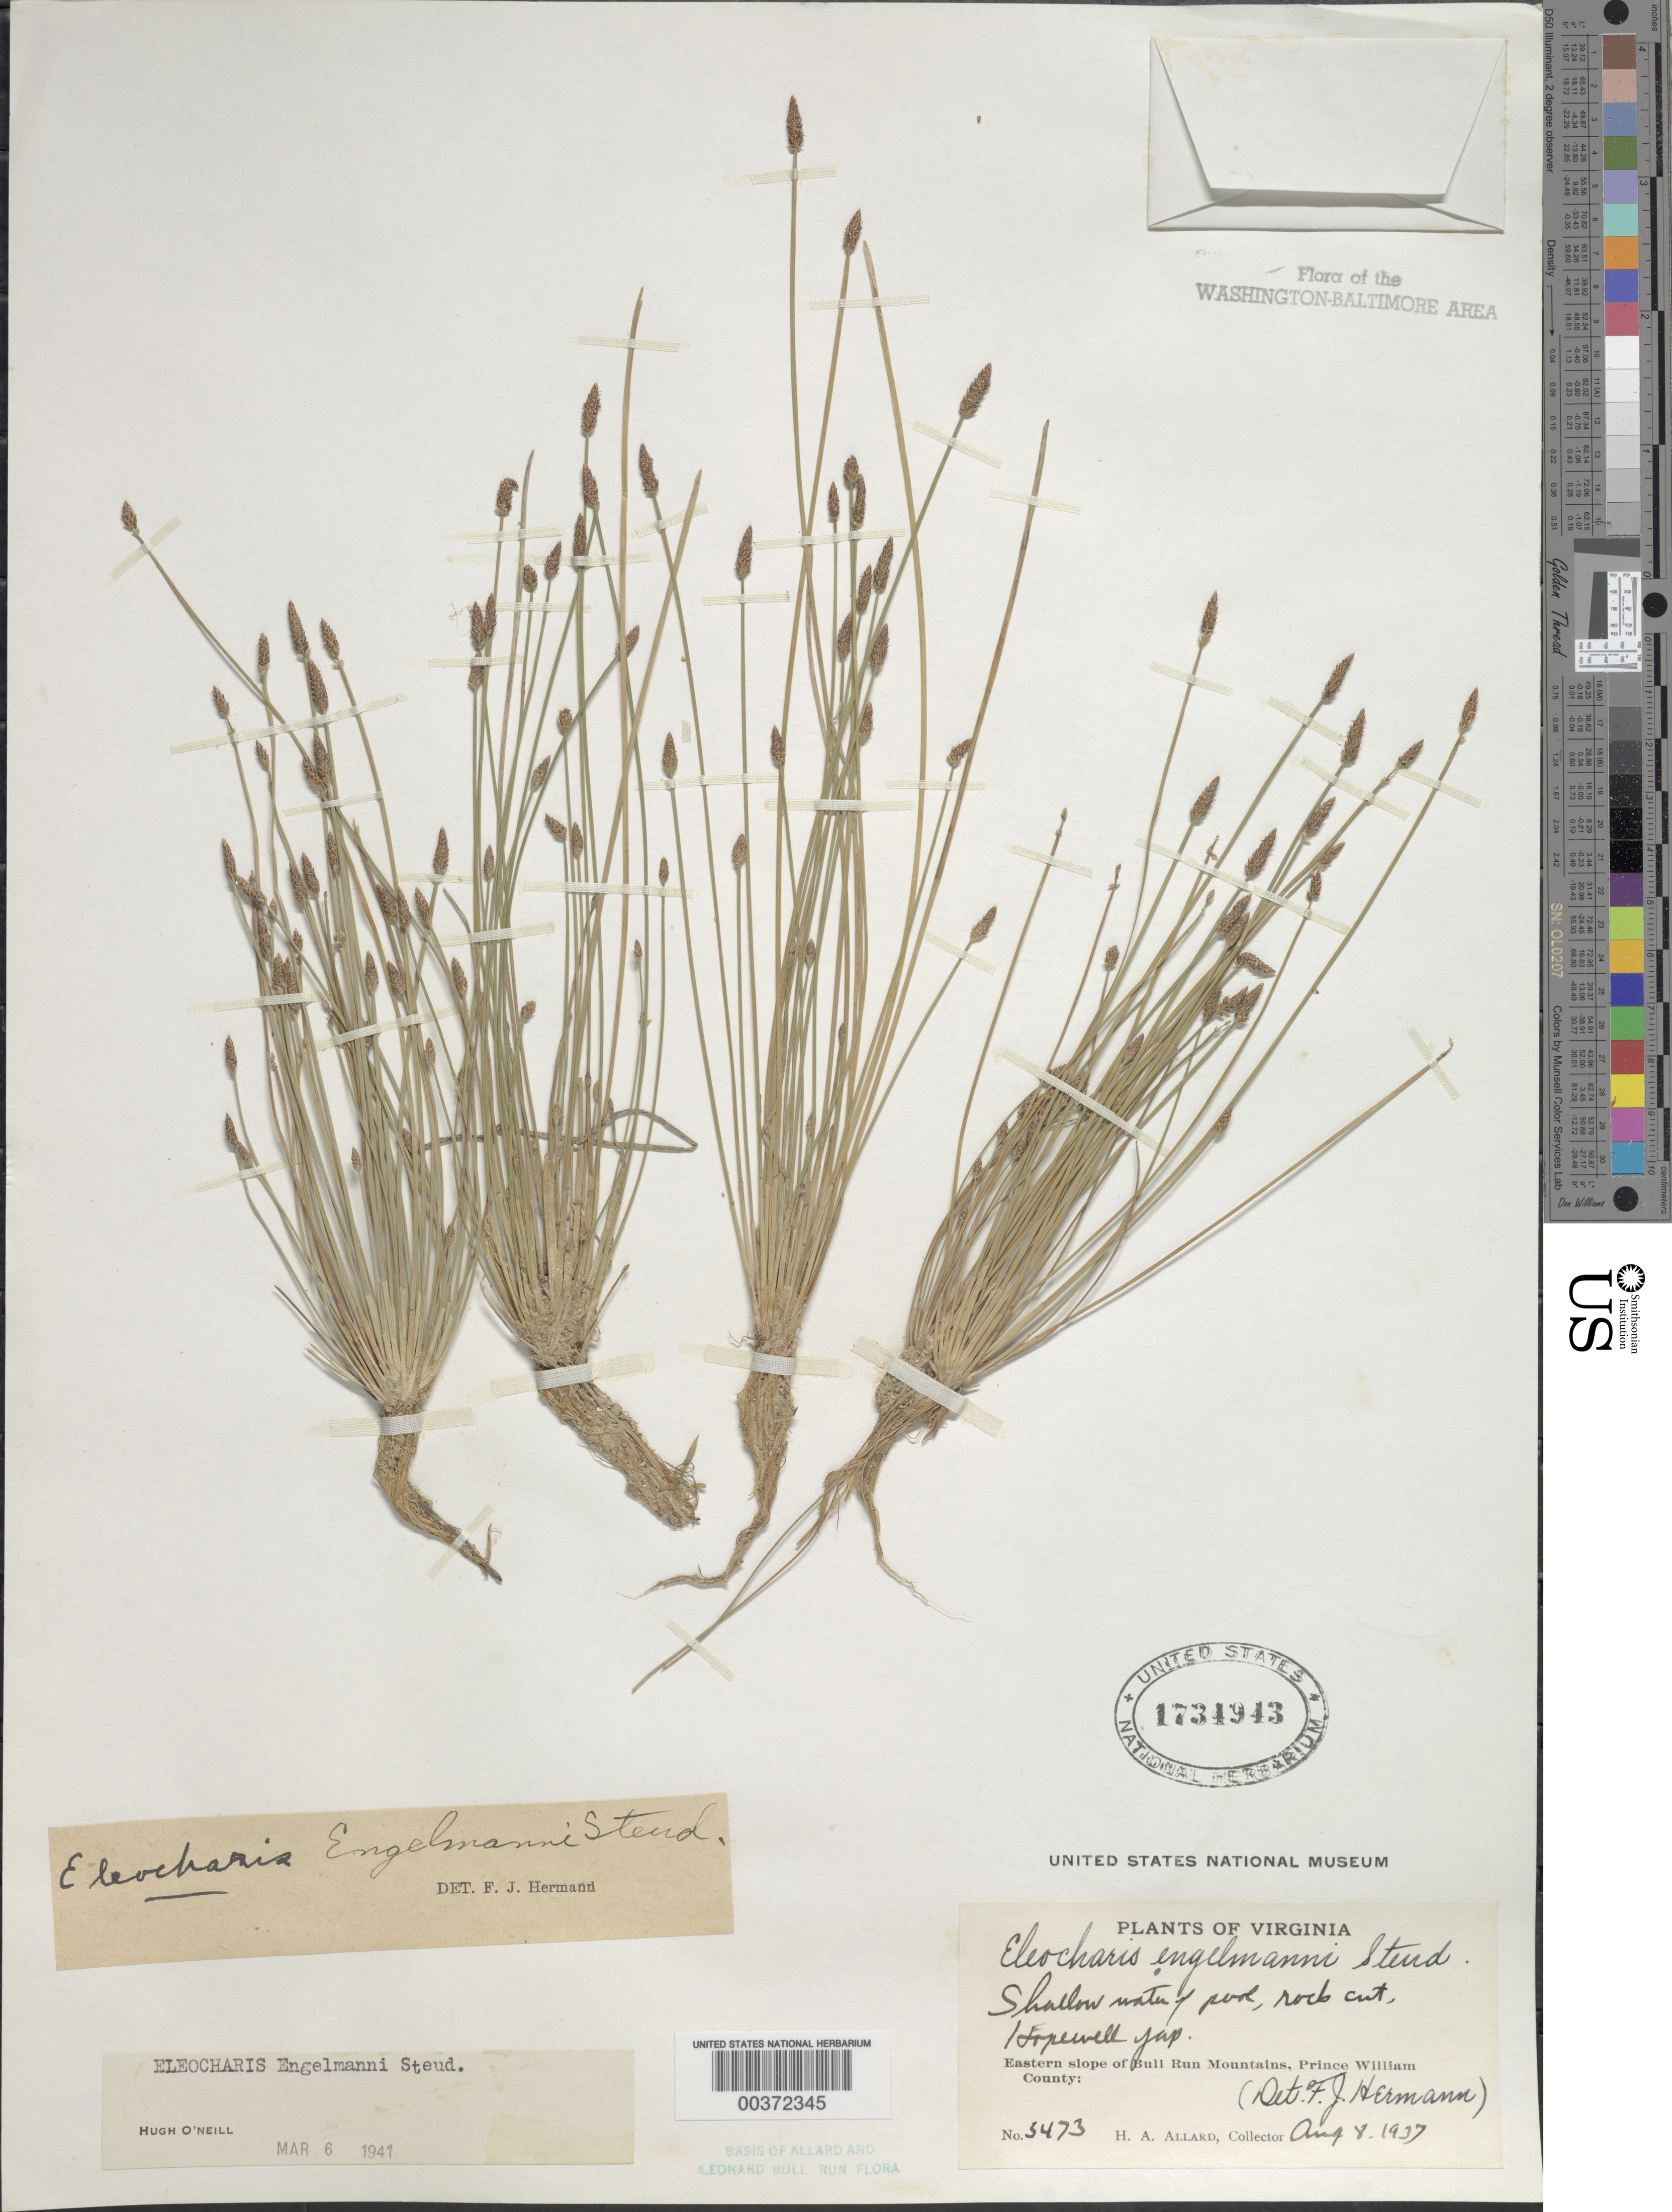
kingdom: Plantae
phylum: Tracheophyta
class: Liliopsida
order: Poales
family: Cyperaceae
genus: Eleocharis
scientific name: Eleocharis engelmannii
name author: Steud.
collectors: H. A. Allard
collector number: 3473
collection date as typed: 08 Aug 1937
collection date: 1937-08-08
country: United States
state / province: Virginia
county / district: Prince William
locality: Hopewell Gap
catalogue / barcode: US 1734943